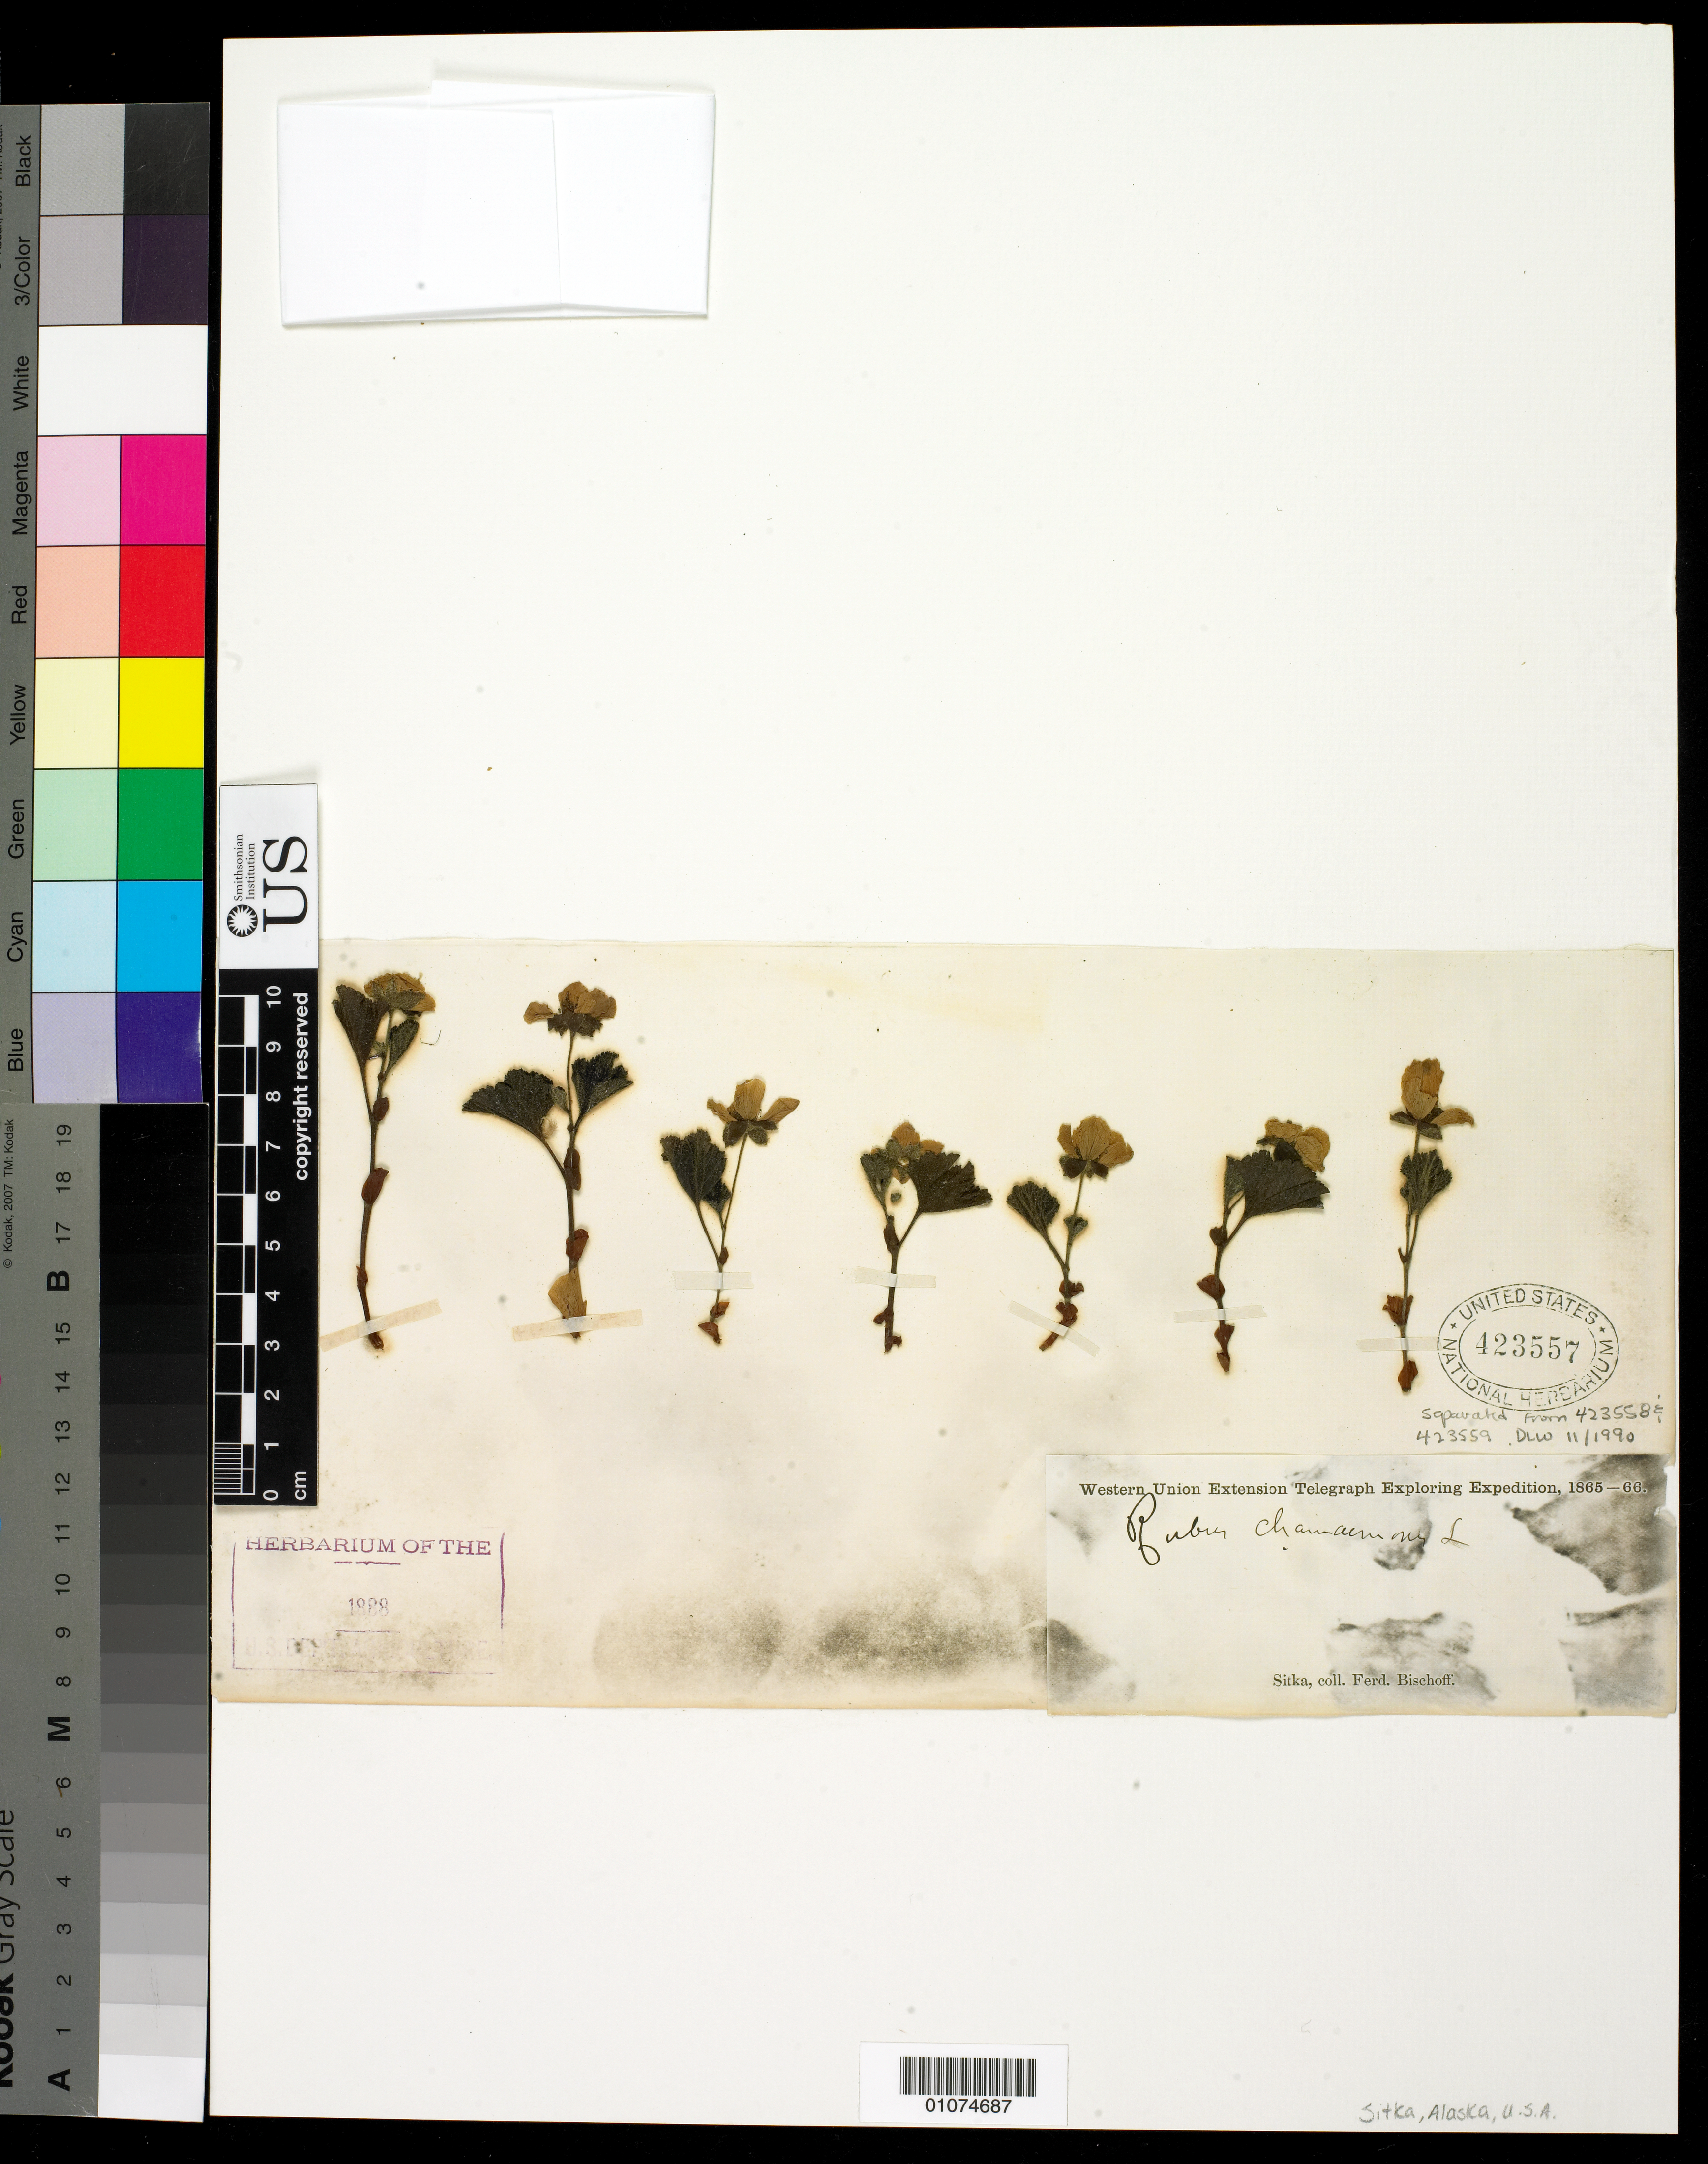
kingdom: Plantae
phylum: Tracheophyta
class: Magnoliopsida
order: Rosales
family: Rosaceae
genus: Rubus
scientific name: Rubus chamaemorus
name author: L.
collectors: F. Bischoff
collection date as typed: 1865 to -- --- 1866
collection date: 1865/1866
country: United States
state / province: Alaska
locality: Sitka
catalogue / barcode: US 423557